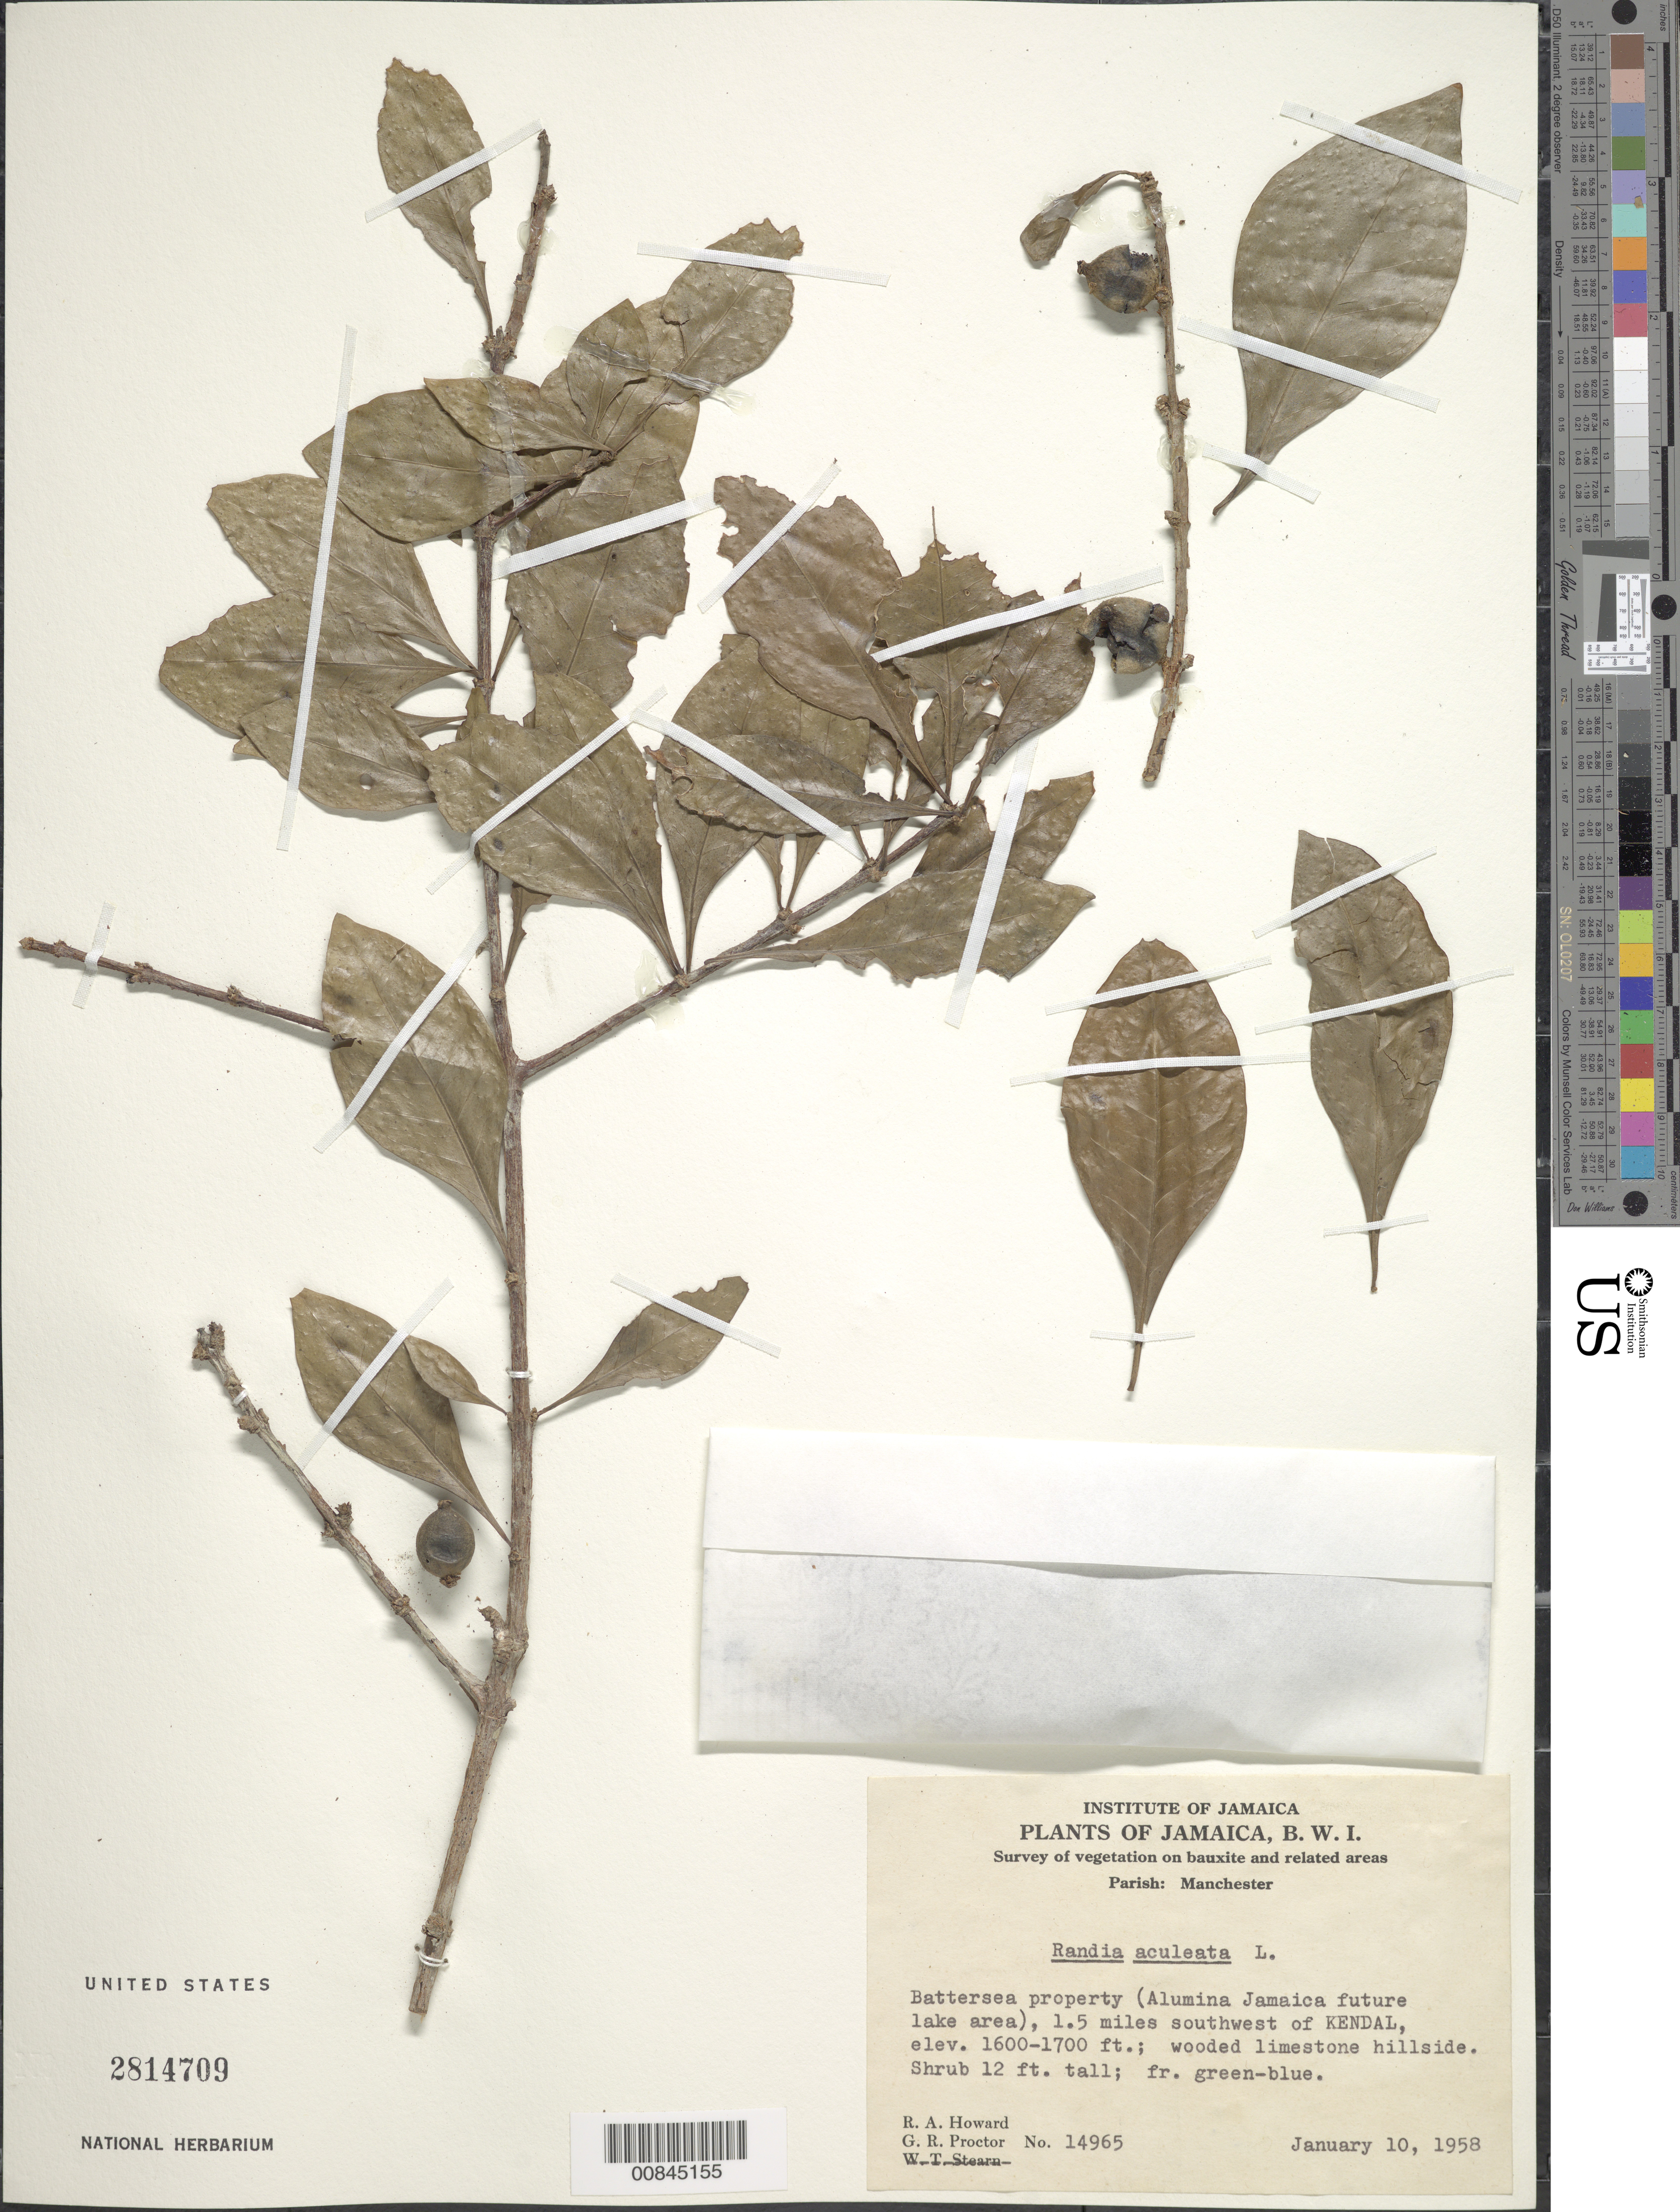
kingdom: Plantae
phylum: Tracheophyta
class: Magnoliopsida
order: Gentianales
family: Rubiaceae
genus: Randia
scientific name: Randia aculeata var. aculeata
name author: L.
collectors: R. A. Howard & G. R. Proctor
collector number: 14965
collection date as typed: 10 Jan 1958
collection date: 1958-01-10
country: Jamaica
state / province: Manchester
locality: Battersea property (Alumina Jamaica future lake area), 1.5 miles southwest of Kendal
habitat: Wooded limestone hillside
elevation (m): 488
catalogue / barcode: US 2814709